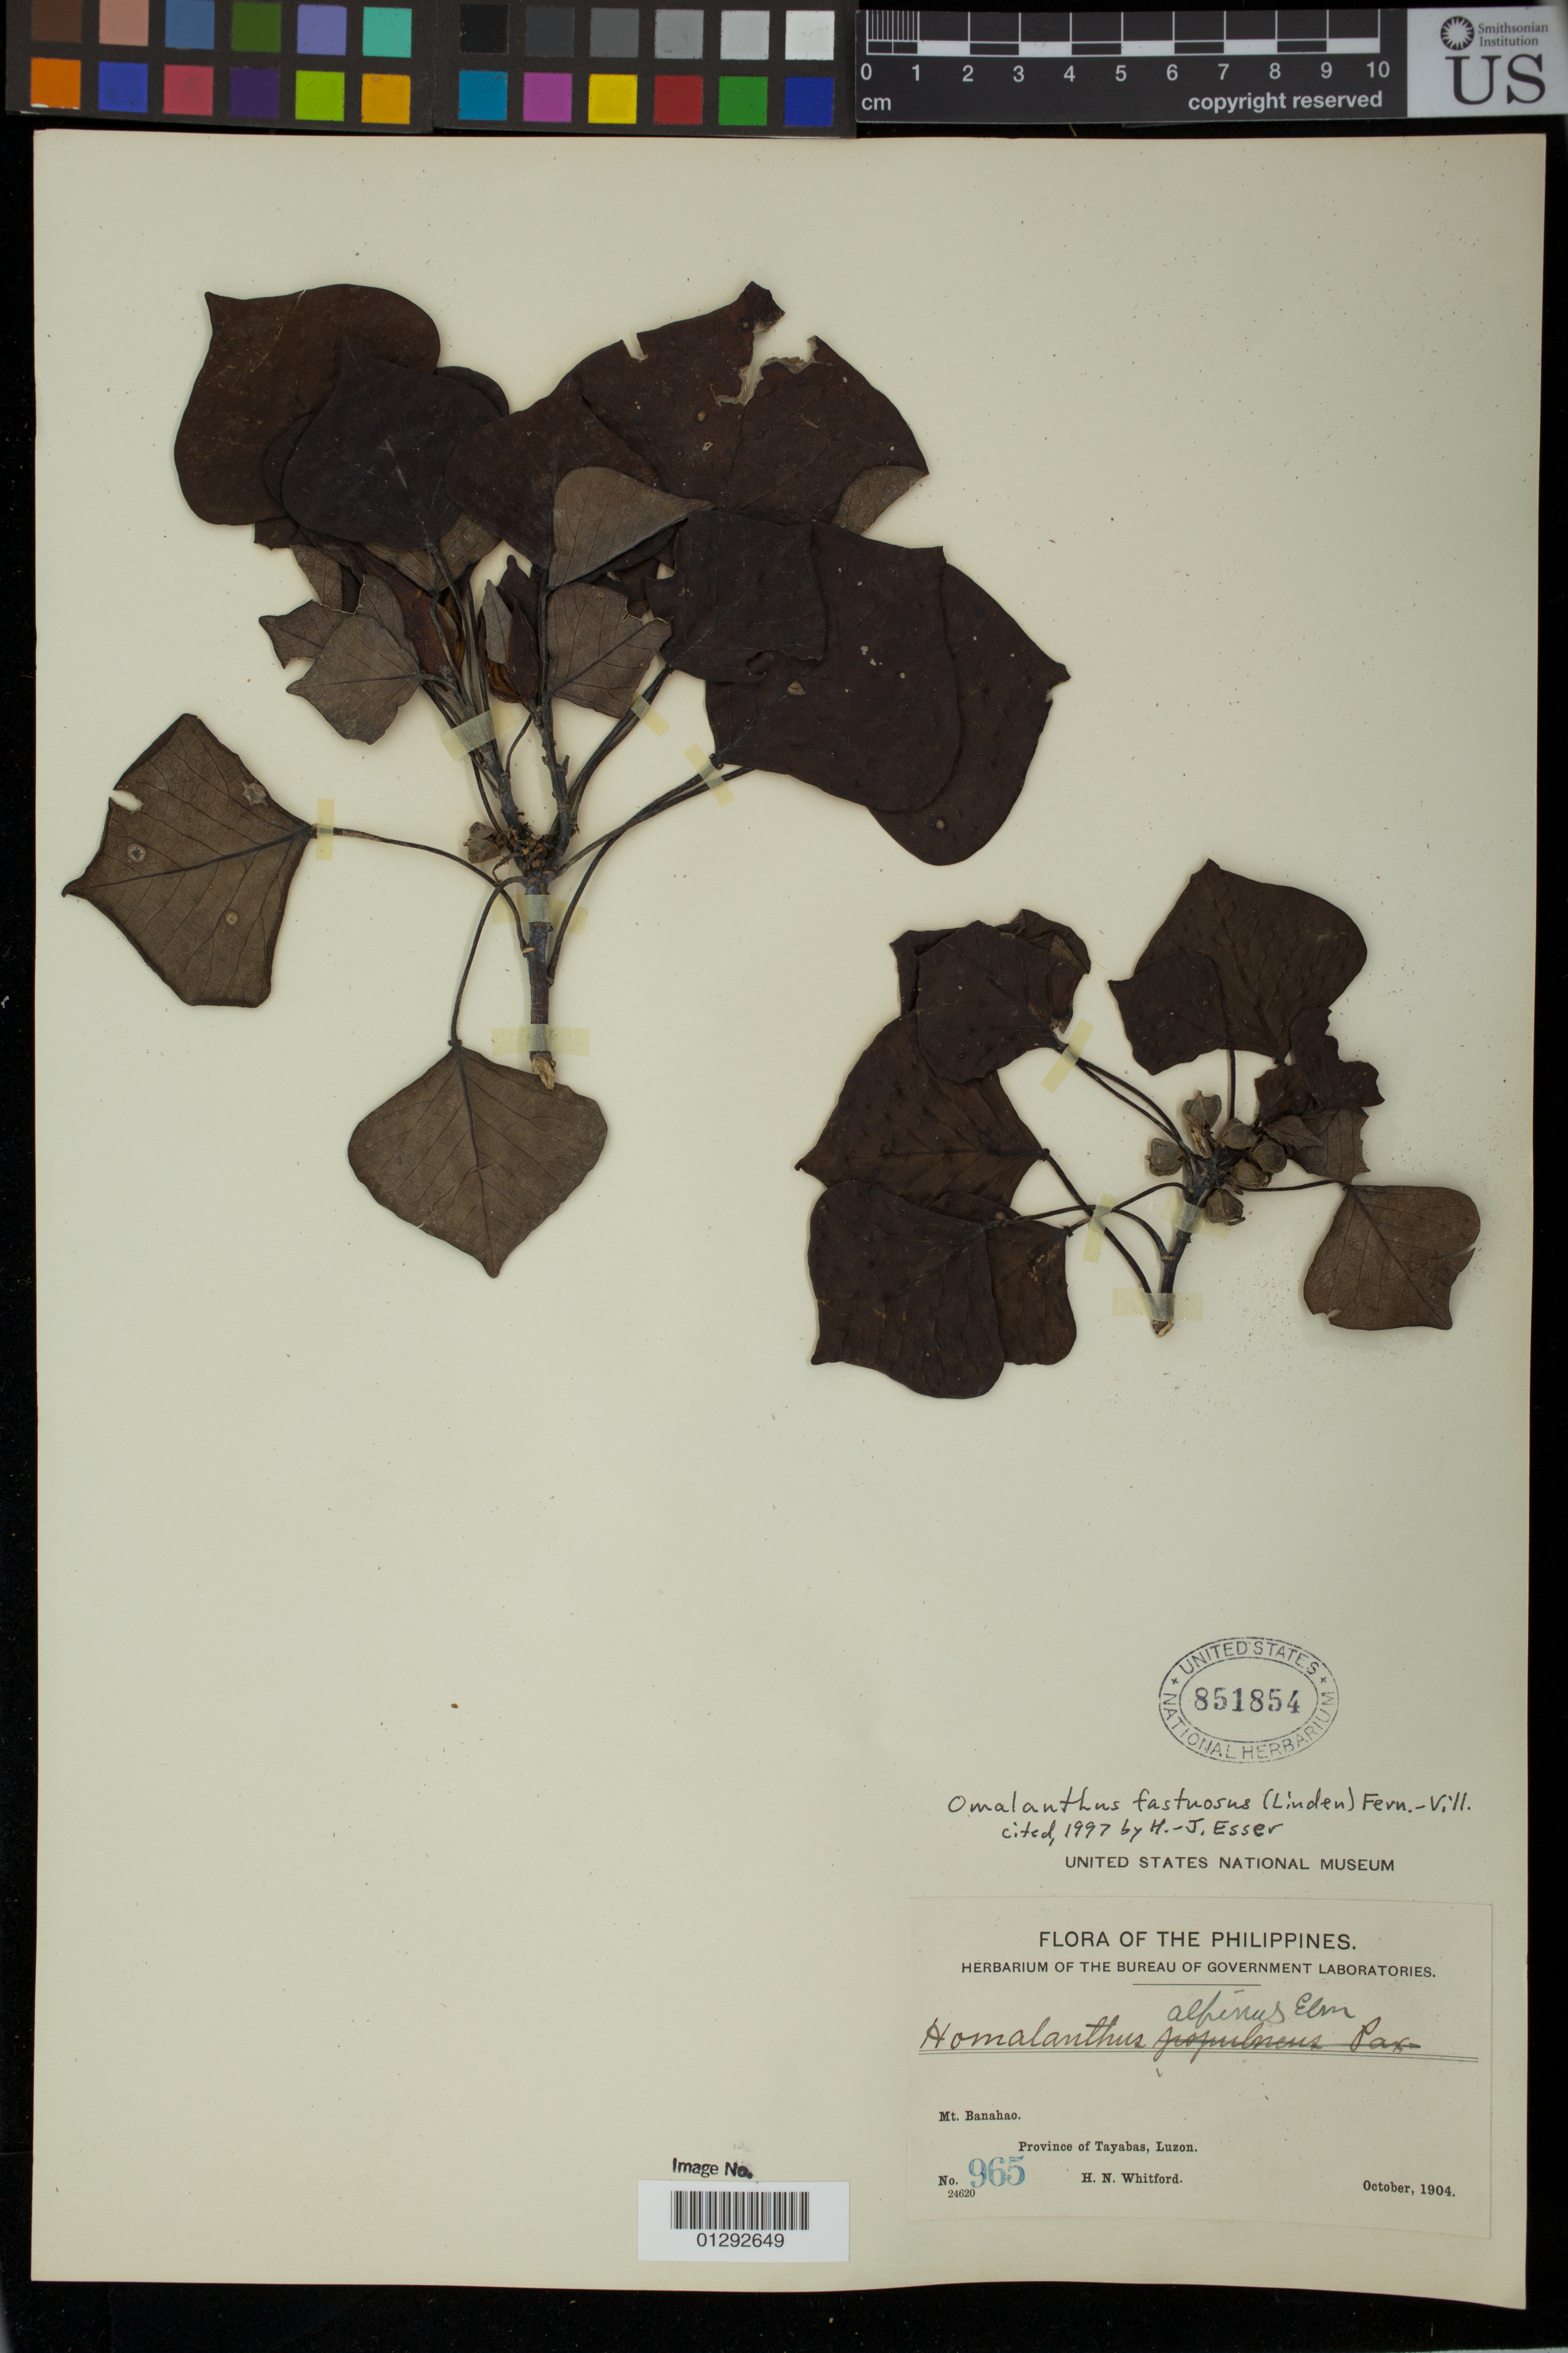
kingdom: Plantae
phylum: Tracheophyta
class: Magnoliopsida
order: Malpighiales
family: Euphorbiaceae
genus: Omalanthus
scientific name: Omalanthus fastuosus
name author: Fern.-Vill.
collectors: H. N. Whitford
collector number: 965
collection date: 1904-10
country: Philippines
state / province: Calabarzon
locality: Mt. Banahao, Province of Tayabas, Luzon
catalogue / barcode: US 851854